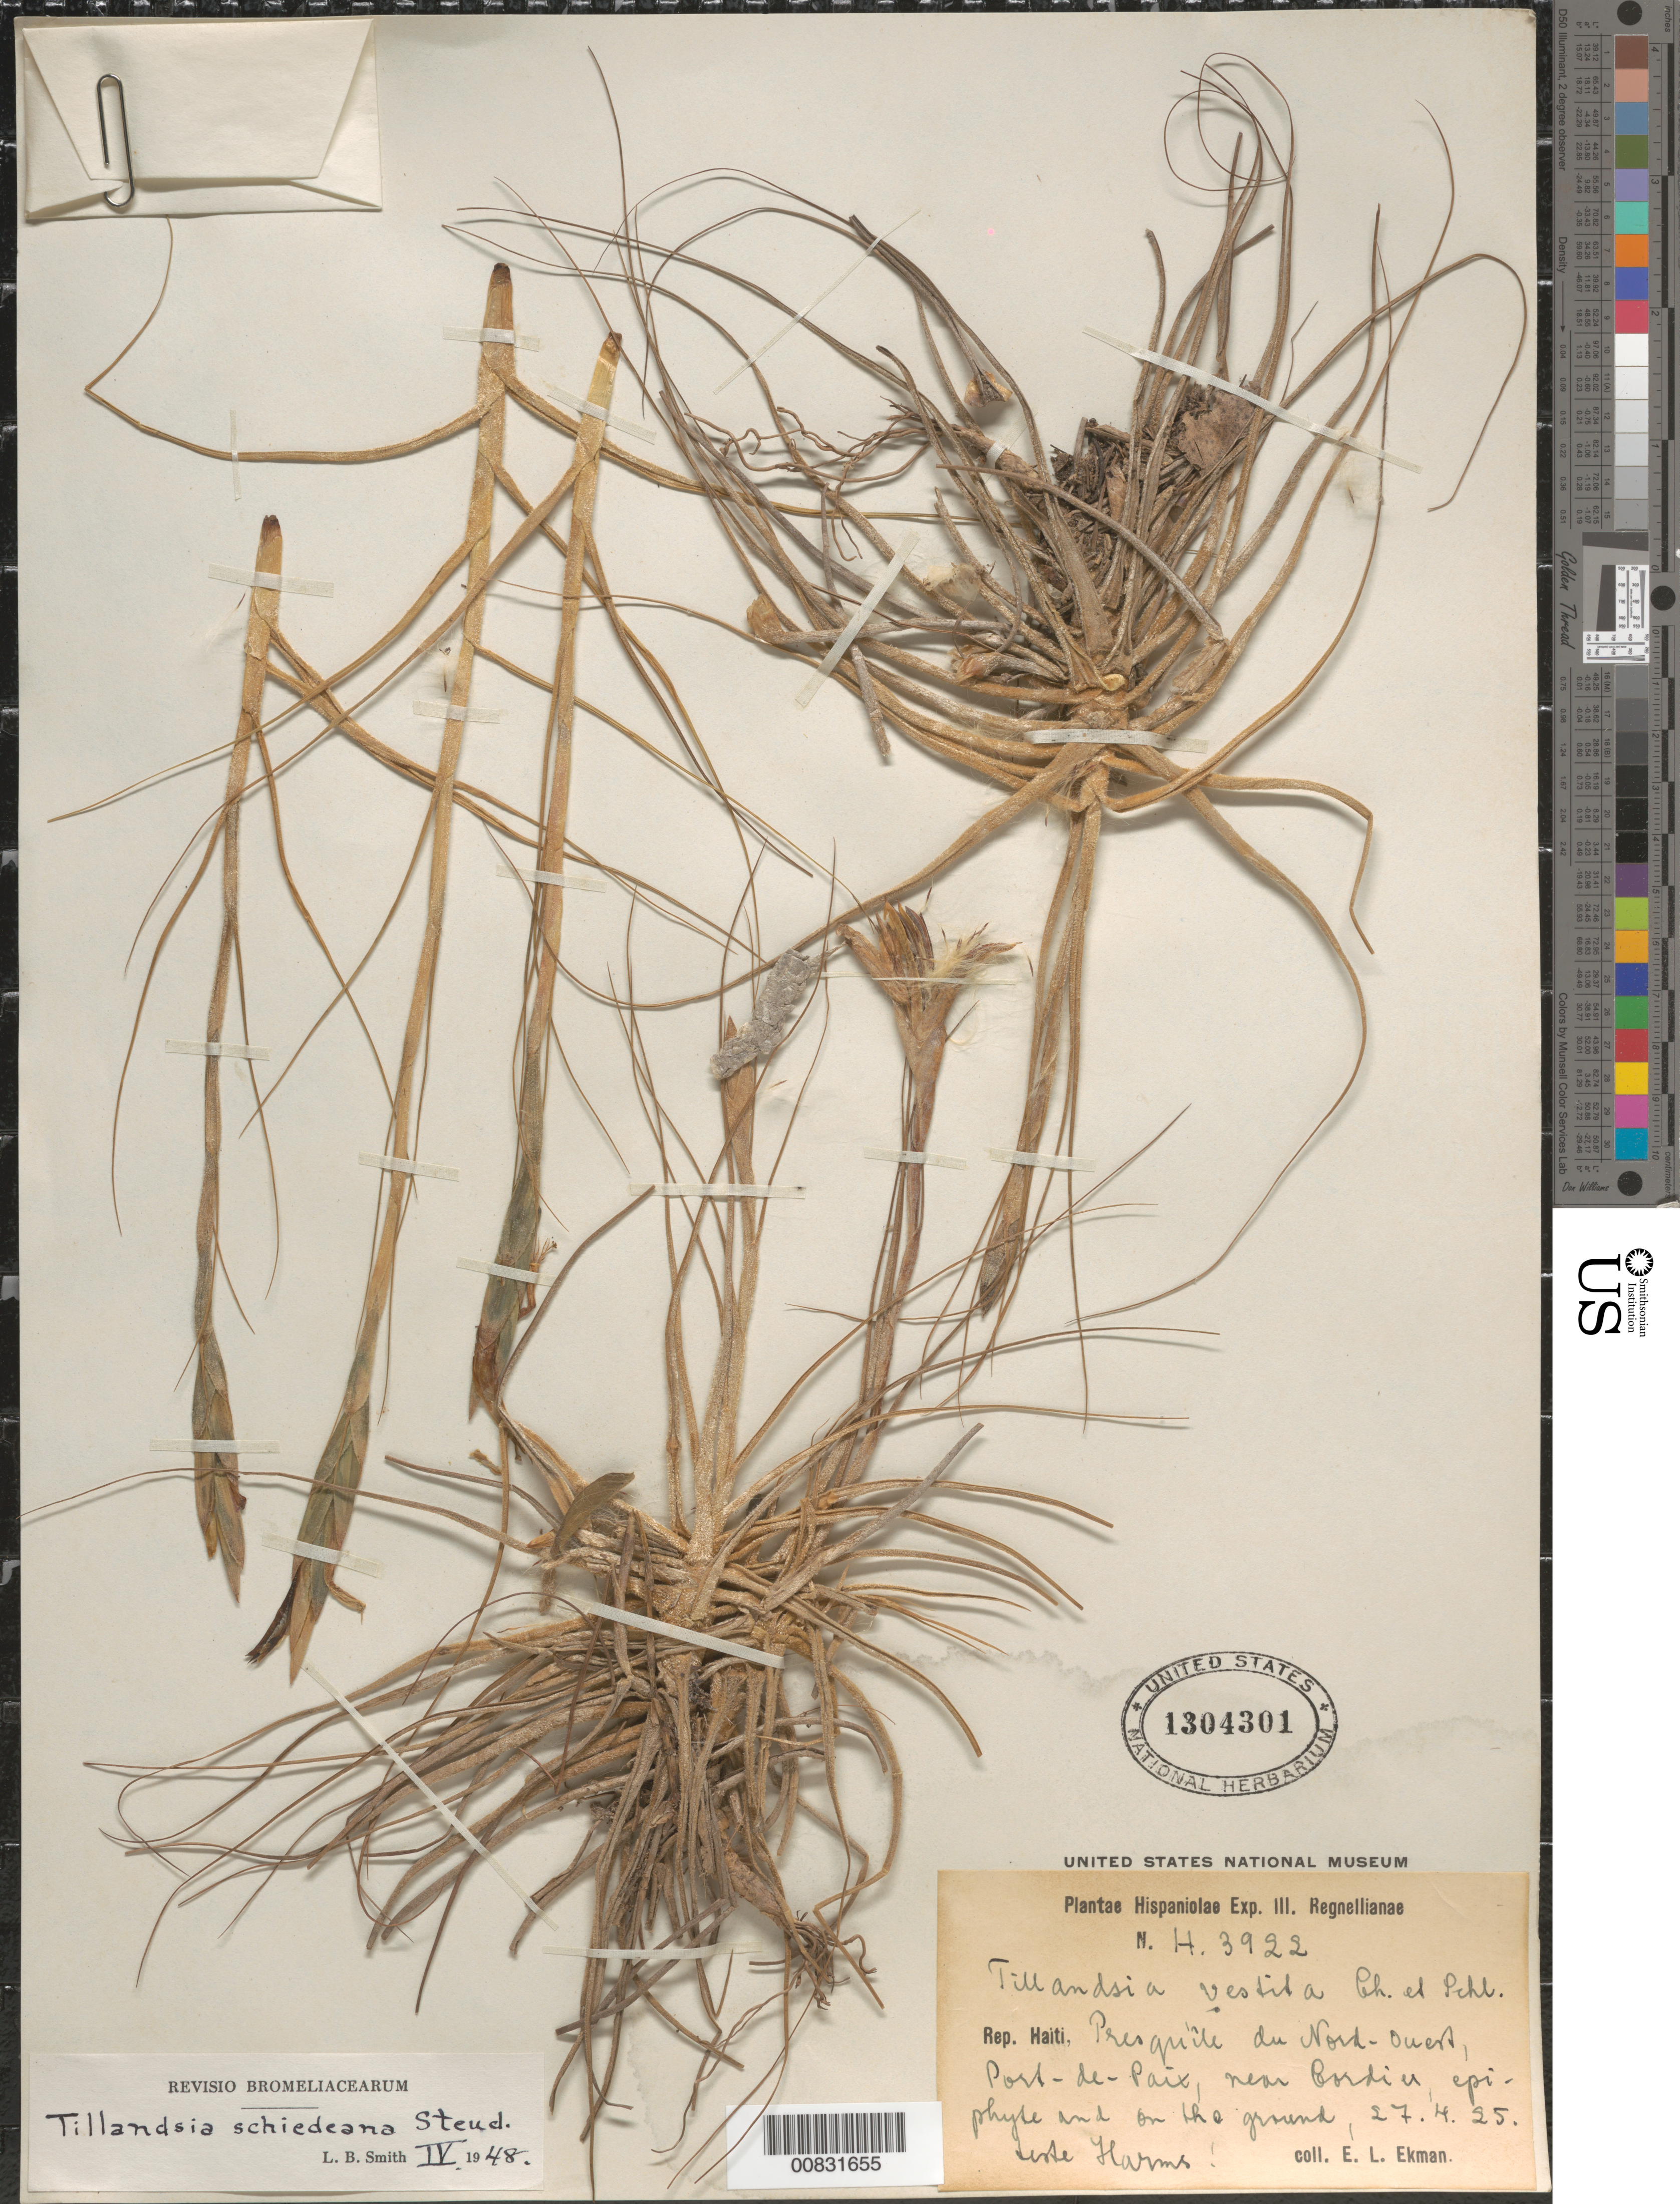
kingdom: Plantae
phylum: Tracheophyta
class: Liliopsida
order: Poales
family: Bromeliaceae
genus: Tillandsia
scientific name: Tillandsia schiedeana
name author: Steud.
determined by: Smith, Lyman B., (US), NMNH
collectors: E. L. Ekman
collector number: H 3922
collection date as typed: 24 Apr 1925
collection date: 1925-04-24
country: Haiti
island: Hispaniola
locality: Presqu'île du Nord-Ouest, Port-de-Paix, near Cordier.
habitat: Epiphyte and on the ground.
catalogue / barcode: US 1304301